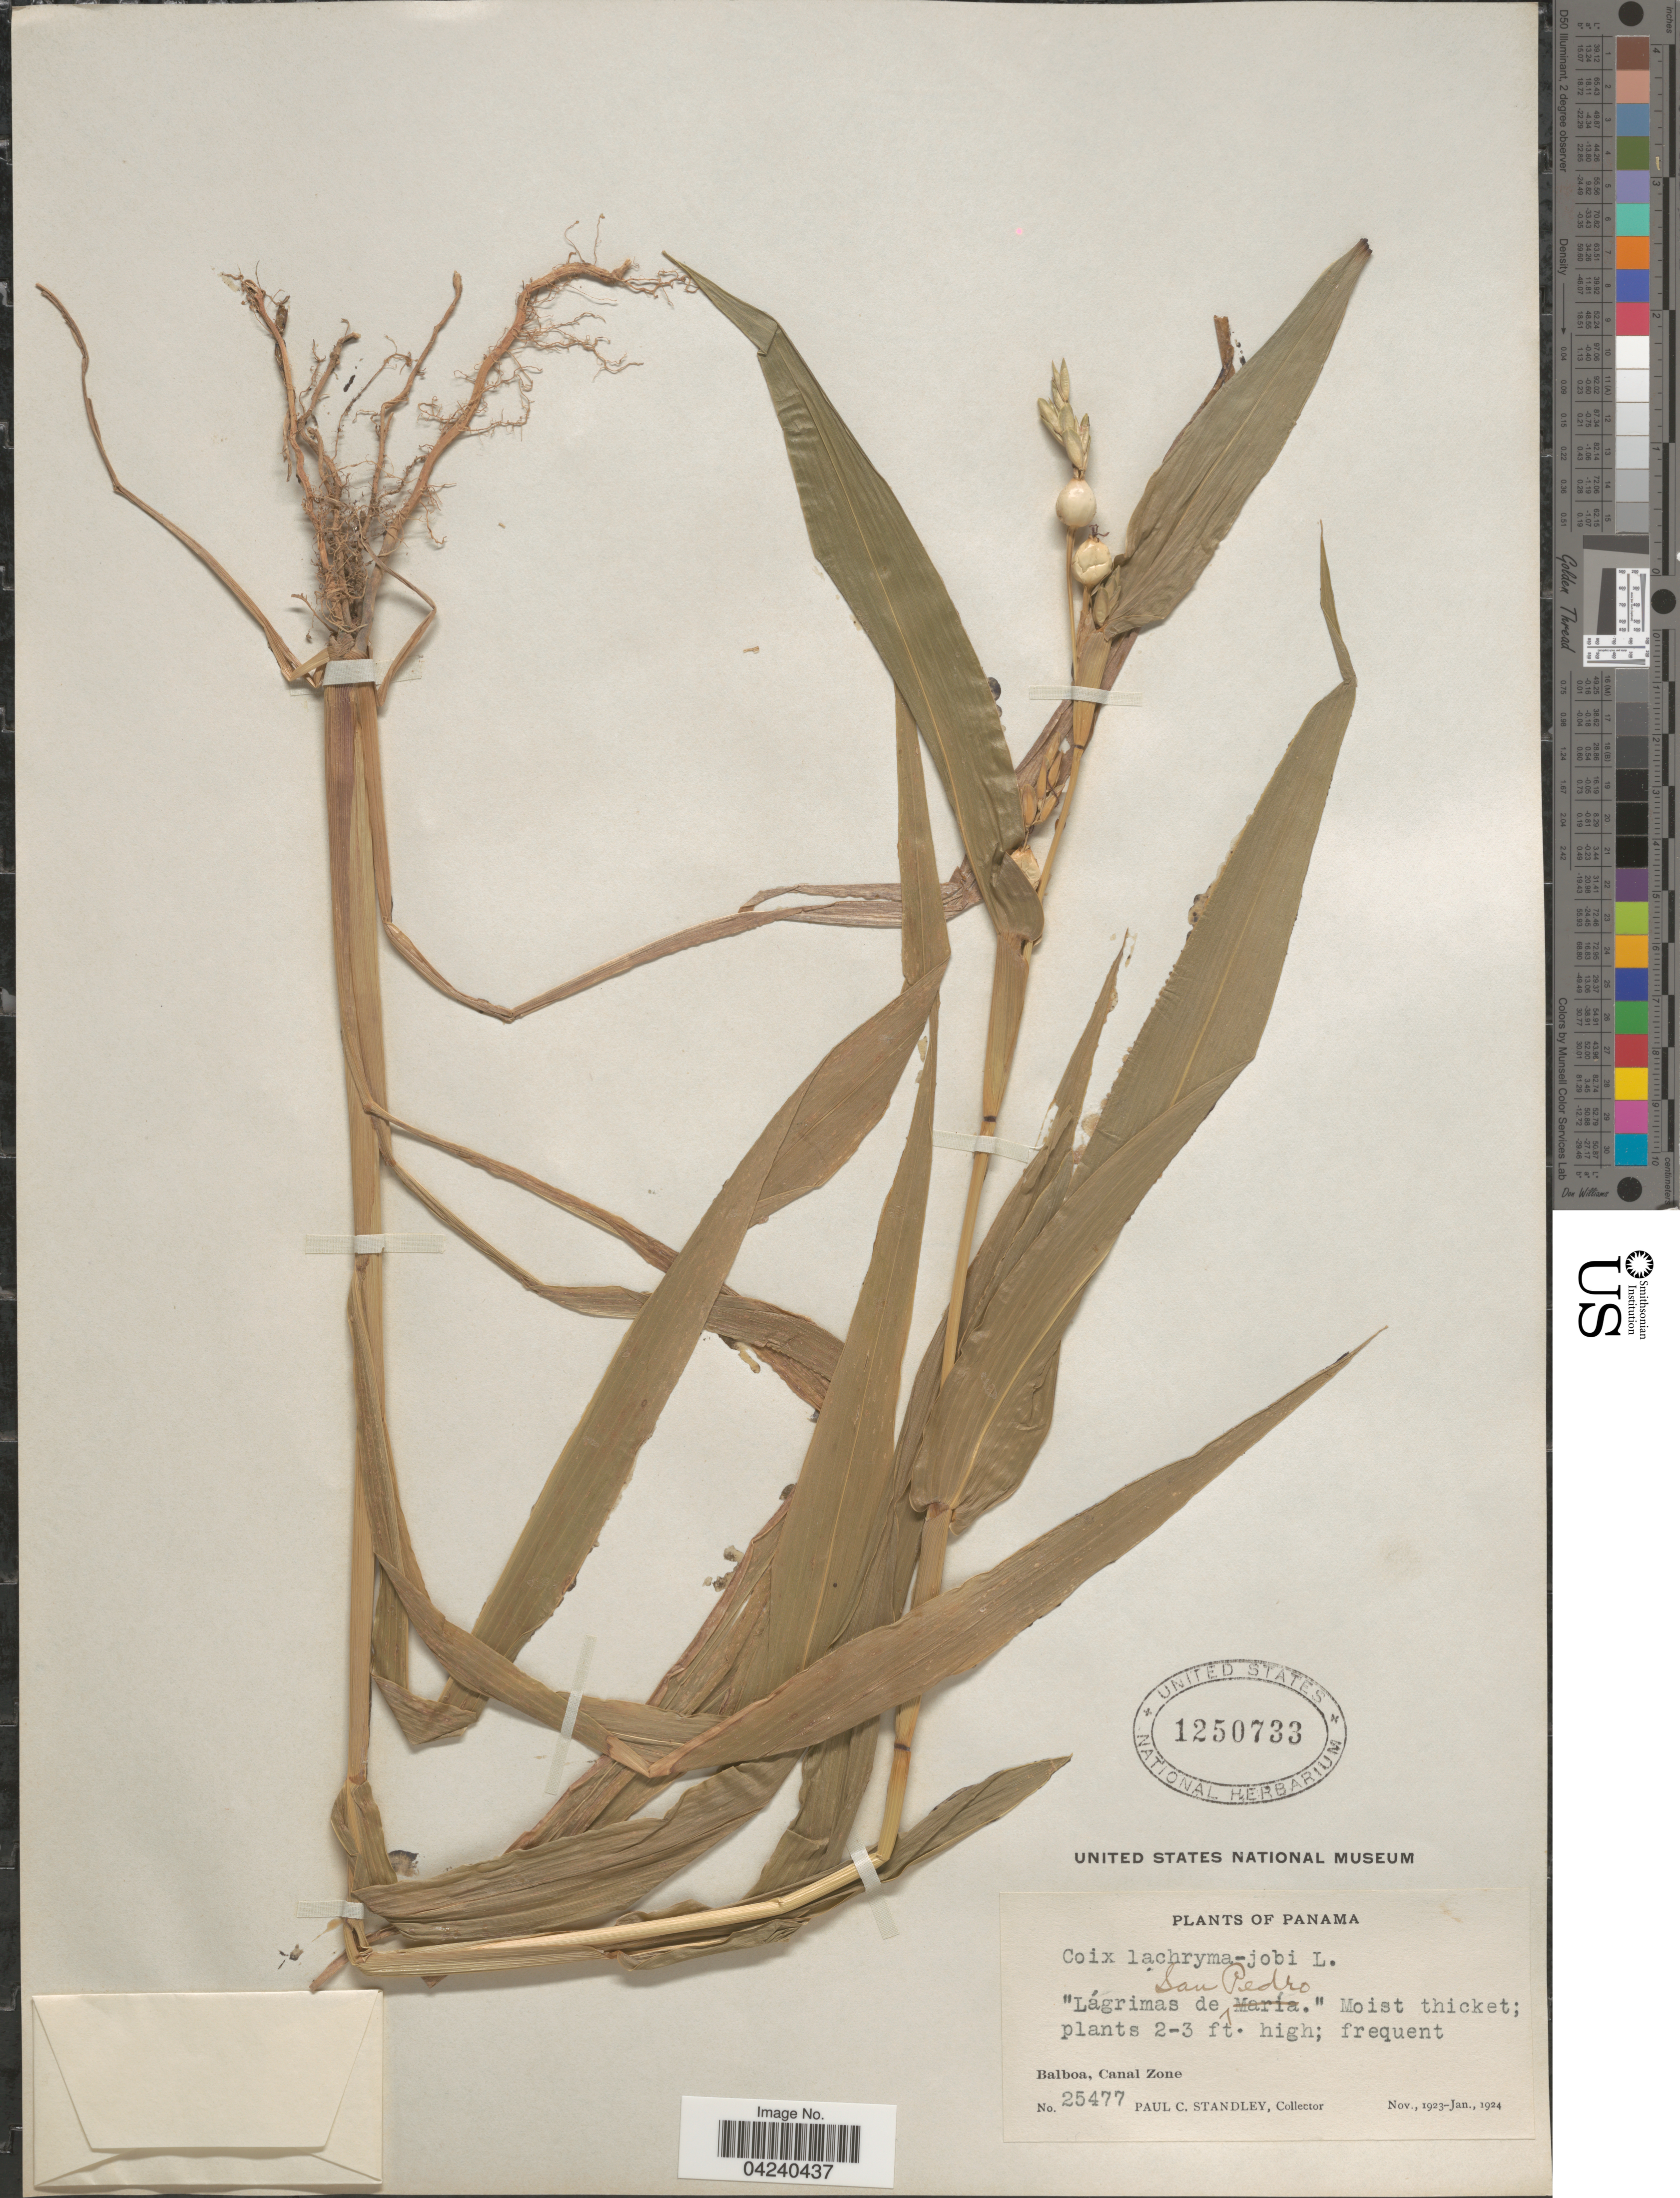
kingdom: Plantae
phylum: Tracheophyta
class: Liliopsida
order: Poales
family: Poaceae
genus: Coix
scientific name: Coix lacryma-jobi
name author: L.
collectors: P. C. Standley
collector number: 25477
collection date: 1923-11/1924-01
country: Panama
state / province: Colón / Panamá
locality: Moist thicket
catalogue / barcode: US 1250733